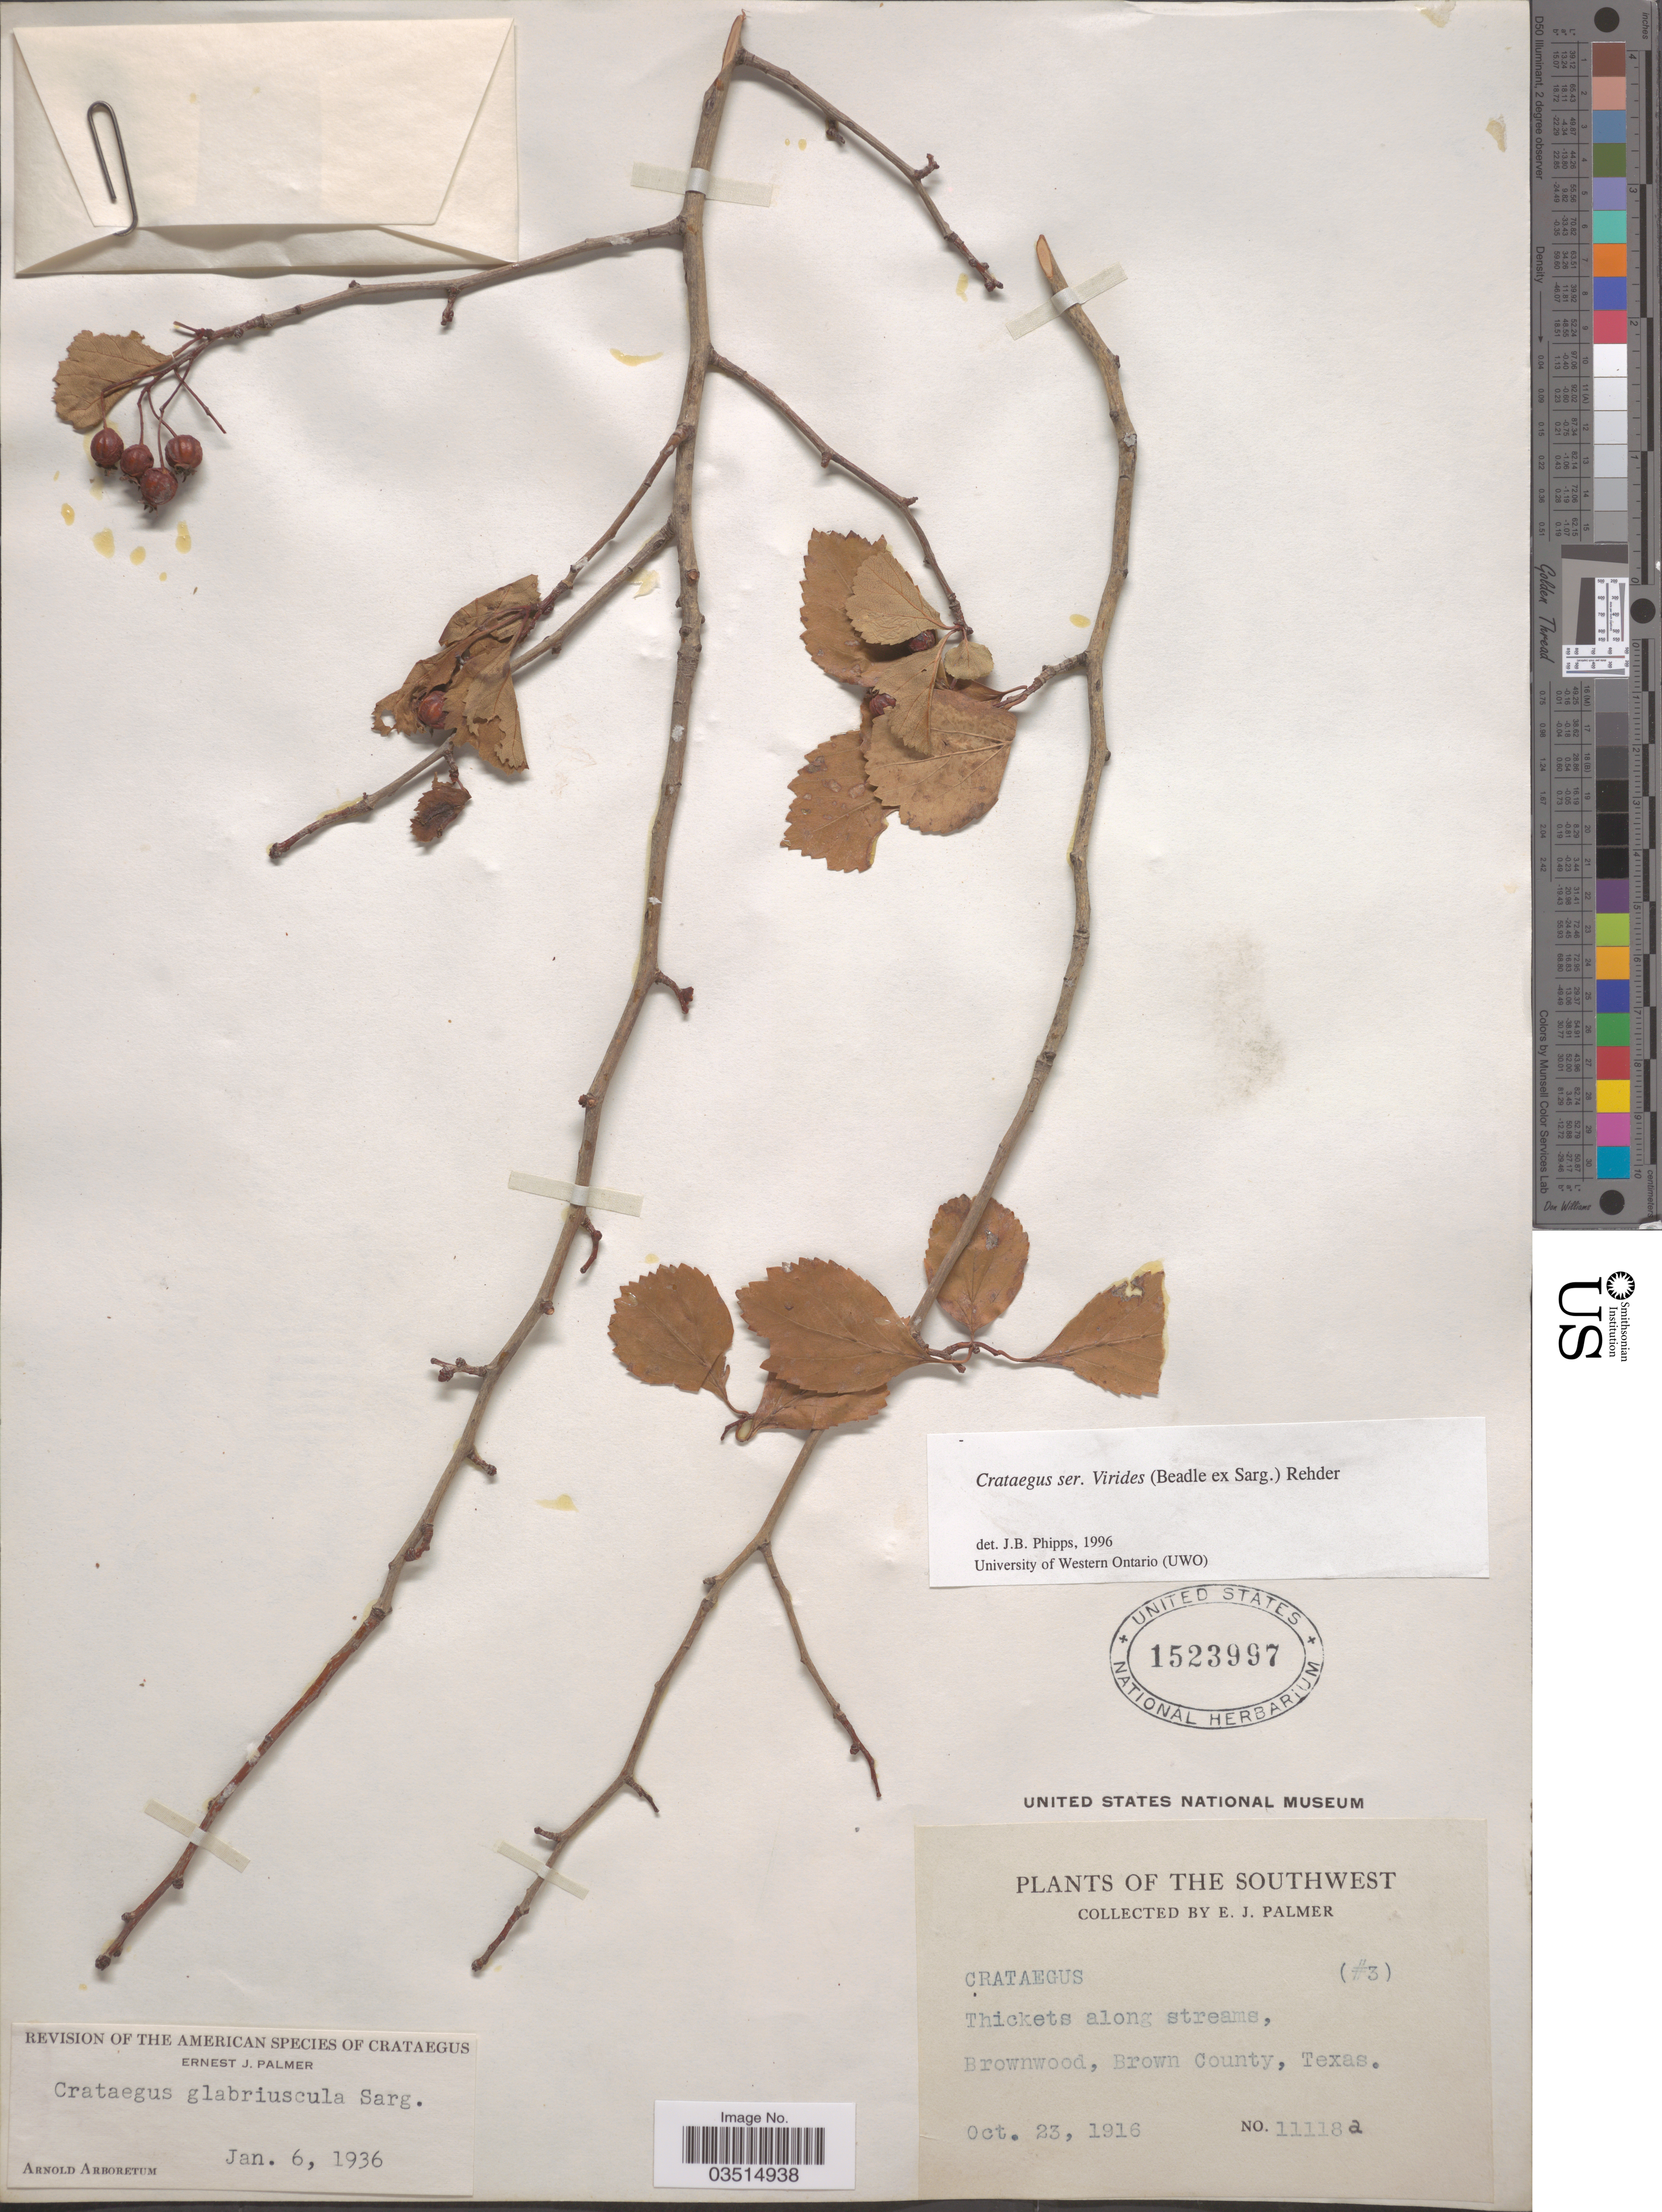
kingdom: Plantae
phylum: Tracheophyta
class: Magnoliopsida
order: Rosales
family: Rosaceae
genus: Crataegus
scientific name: Crataegus glabriuscula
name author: Sarg.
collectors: E. J. Palmer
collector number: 111182*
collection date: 1916-10-23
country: United States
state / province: Texas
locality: The Southwest. Brownwood, Brown County.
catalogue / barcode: US 1523997